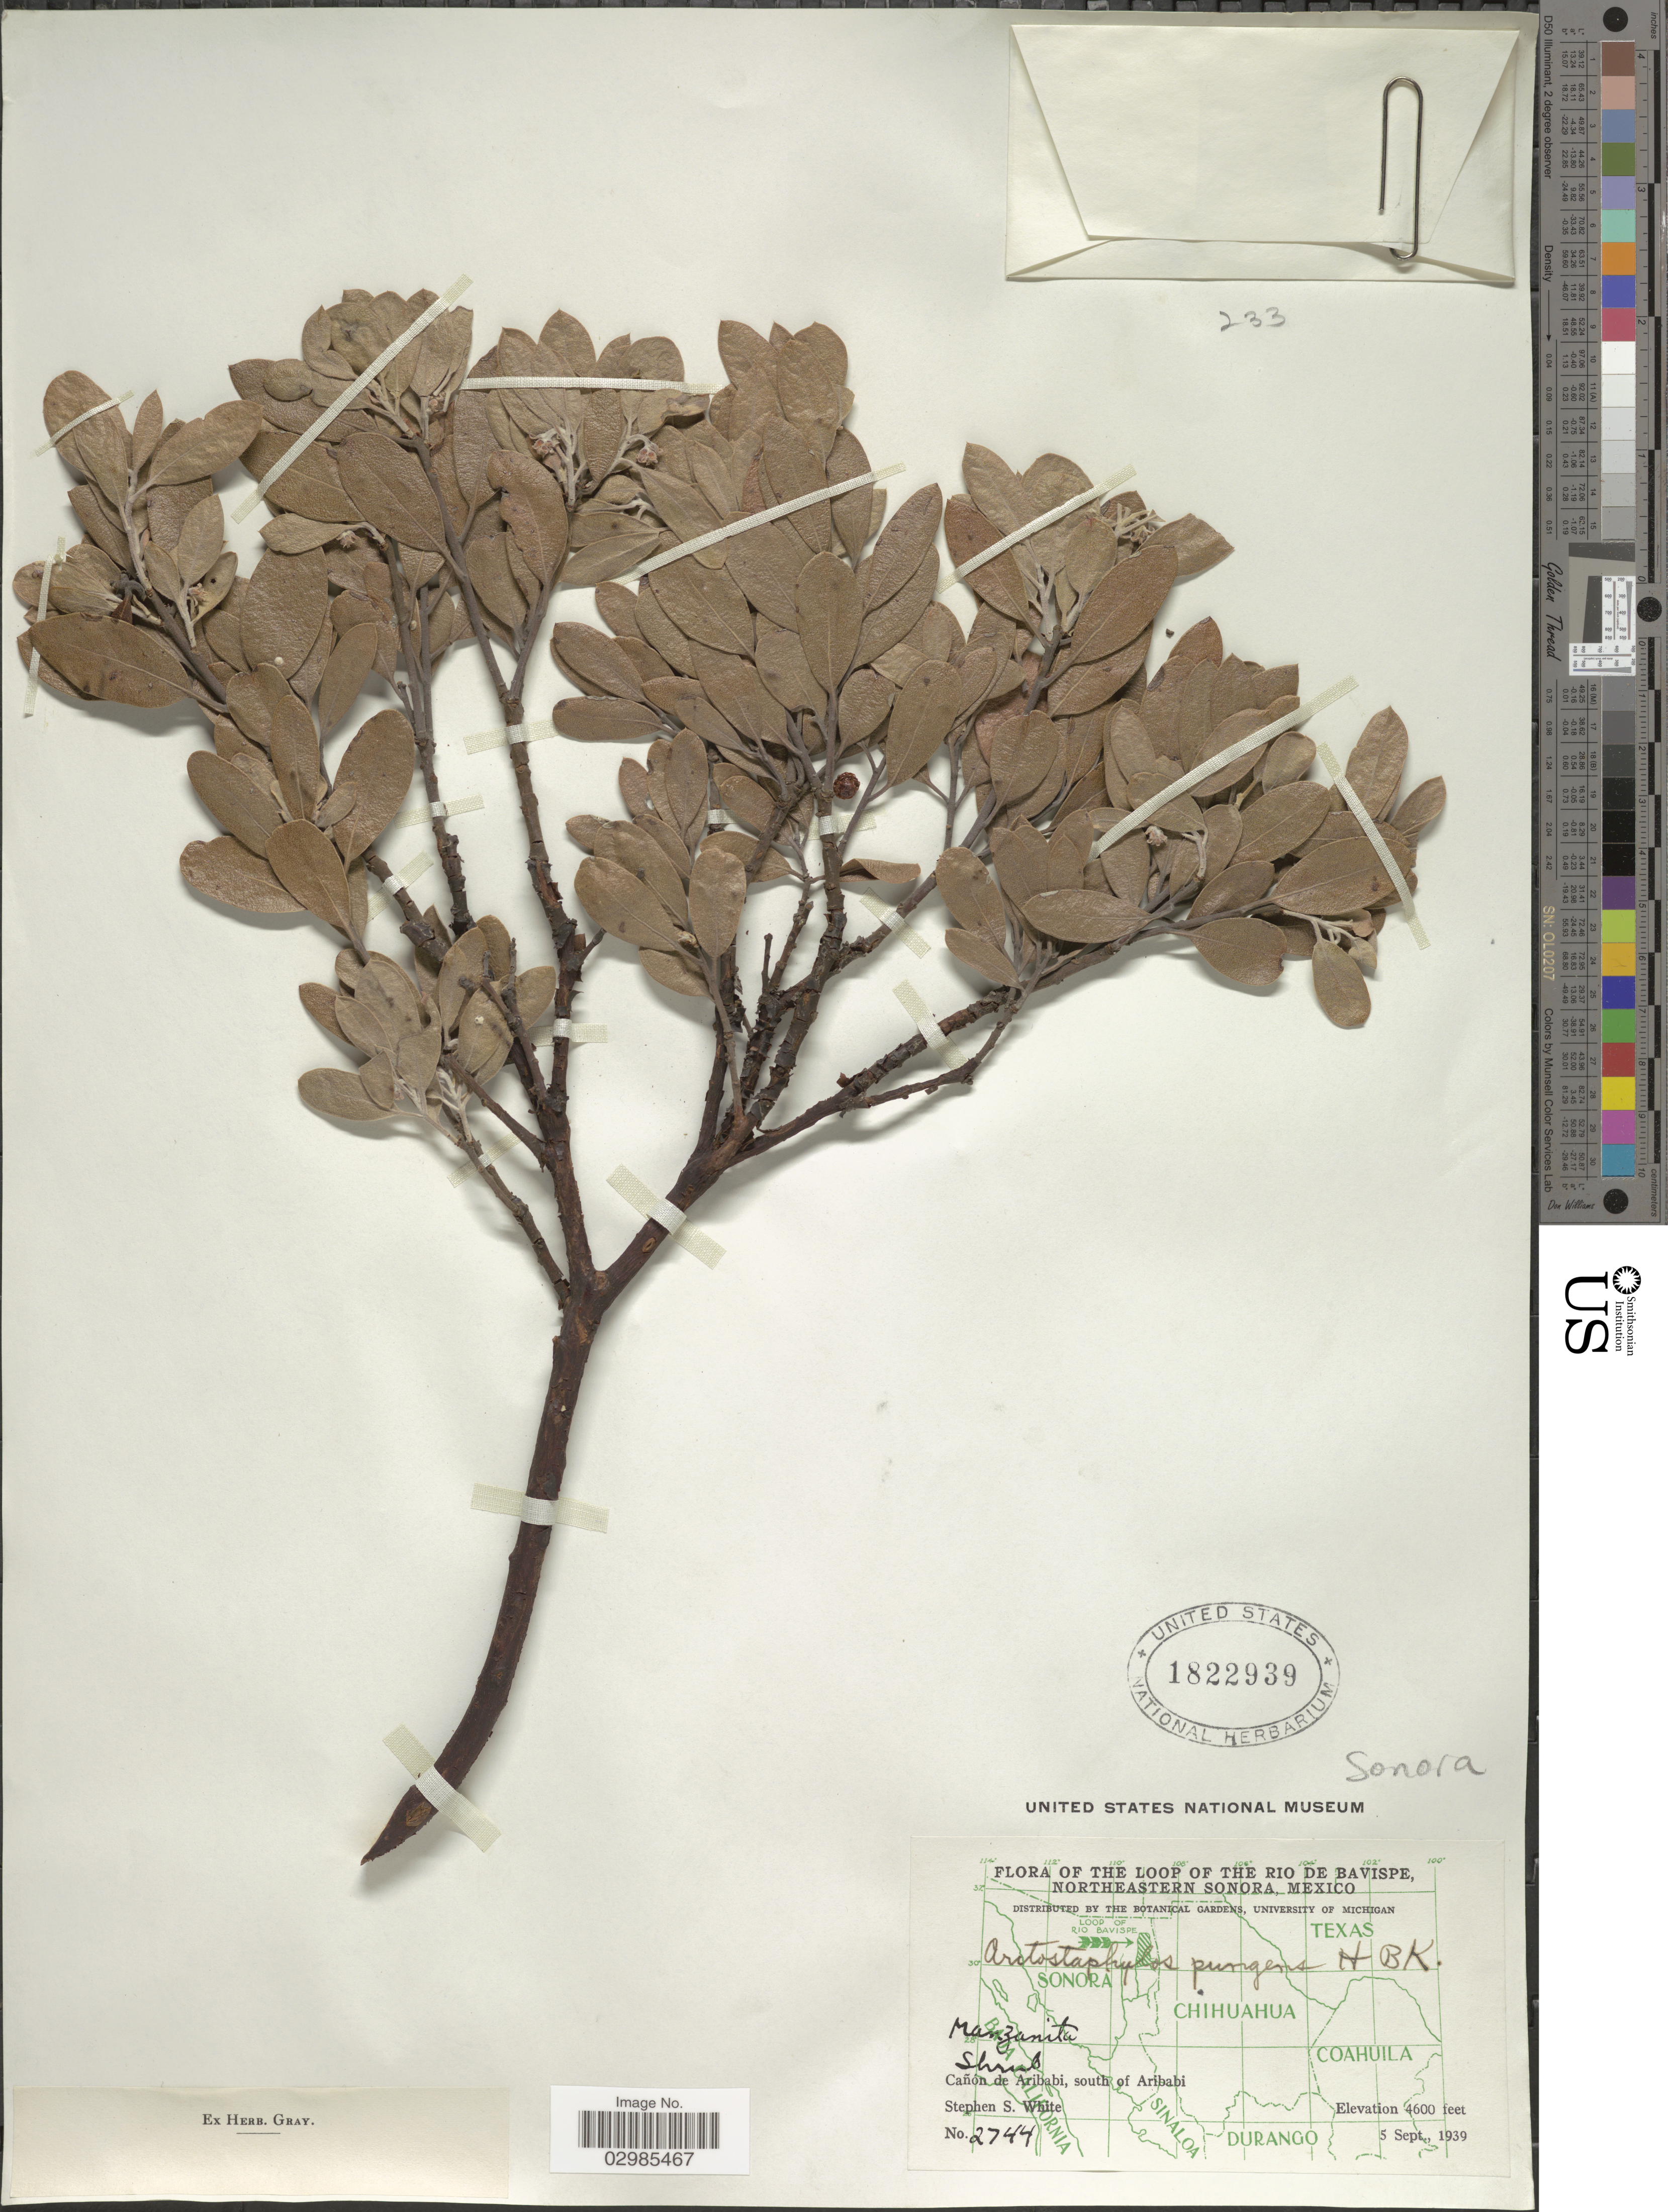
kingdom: Plantae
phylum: Tracheophyta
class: Magnoliopsida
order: Ericales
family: Ericaceae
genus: Arctostaphylos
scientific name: Arctostaphylos pungens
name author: Kunth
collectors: S. S. White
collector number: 2744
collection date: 1939-09-05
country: Mexico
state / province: Sonora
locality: The Loop of The Rio De Bavispe, Northeastern Sonora, Cañon de Aribabi, south of Aribabi.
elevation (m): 1402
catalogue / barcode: US 1822939